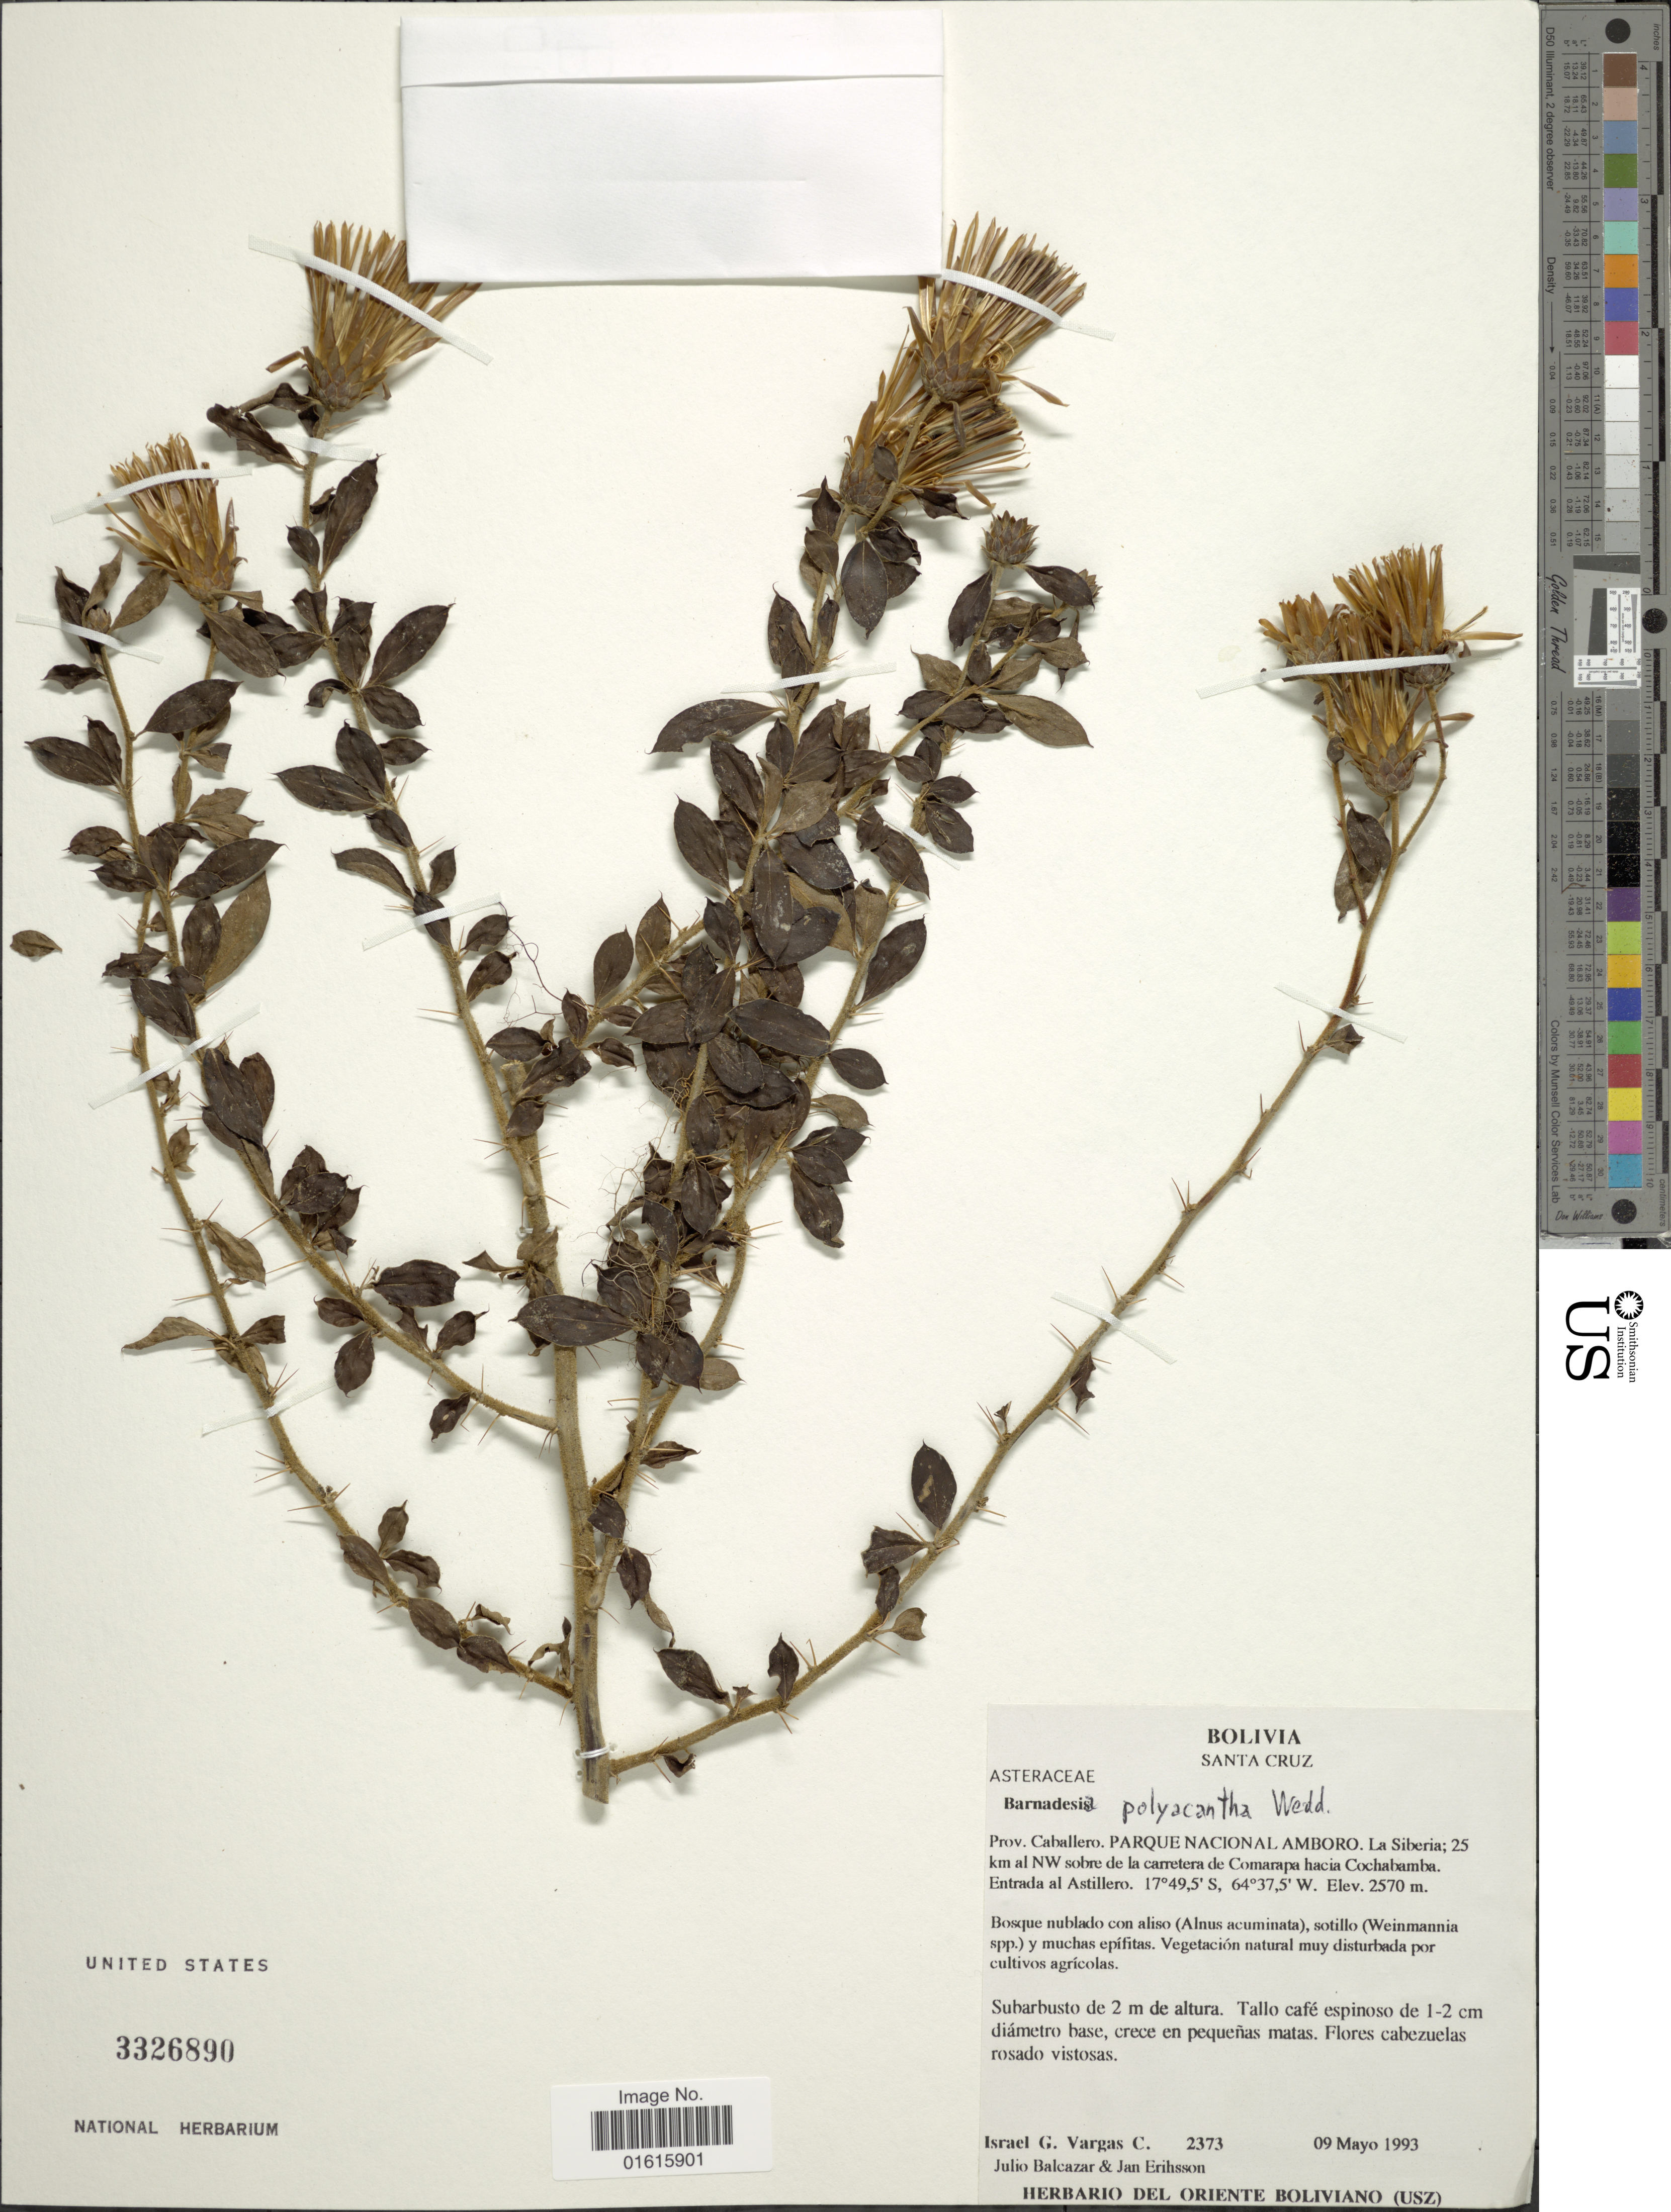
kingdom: Plantae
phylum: Tracheophyta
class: Magnoliopsida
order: Asterales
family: Asteraceae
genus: Barnadesia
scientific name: Barnadesia polyacantha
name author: Wedd.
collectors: I. G. Vargas C., J. Balcazar & J. Erihsson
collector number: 2373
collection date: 1993-05-09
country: Bolivia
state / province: Santa Cruz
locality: Prov. Caballero. Parque Nacional Amboro. La Siberia; 25 km al NW sobre de la carretera de Comarapa hacia Cochabamba.Entrada al Astillero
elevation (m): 2570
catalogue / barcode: US 3326890